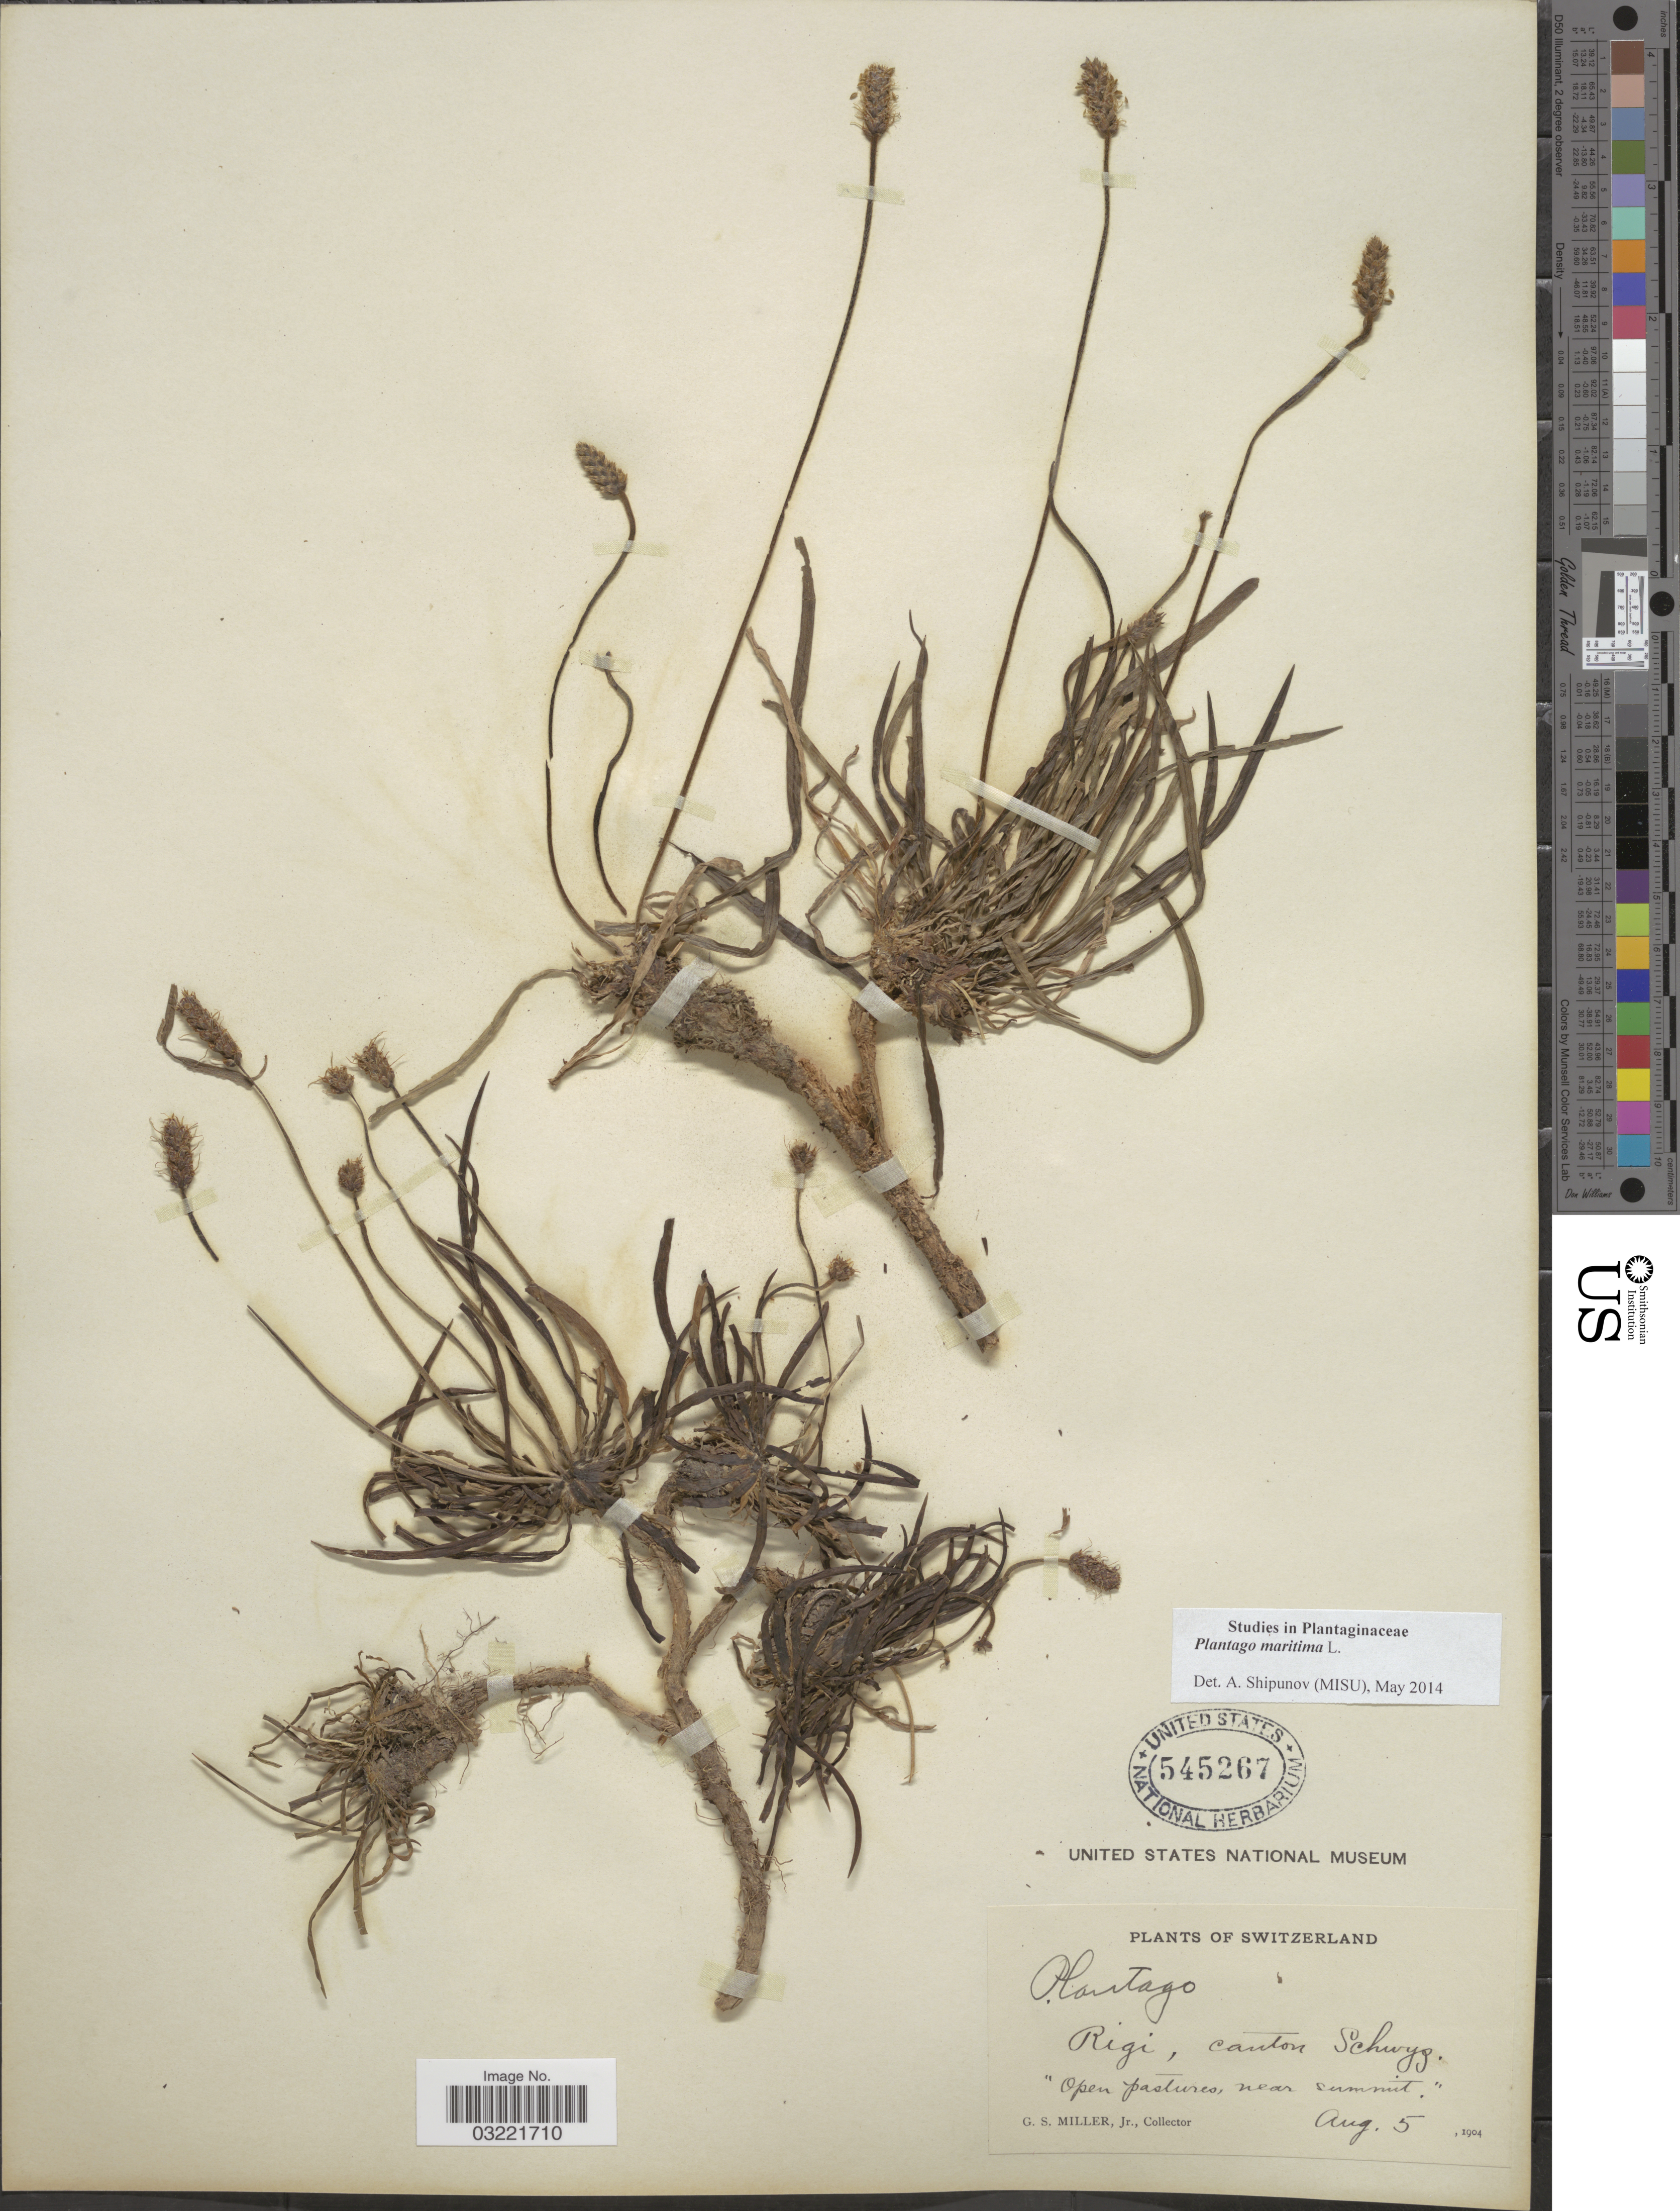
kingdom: Plantae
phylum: Tracheophyta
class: Magnoliopsida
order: Lamiales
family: Plantaginaceae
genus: Plantago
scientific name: Plantago maritima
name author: L.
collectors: G. S. Miller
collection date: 1904-08-05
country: Switzerland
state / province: Schwyz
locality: Rigi, canton Schwyz. "Open pastures, near summit".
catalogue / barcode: US 545267